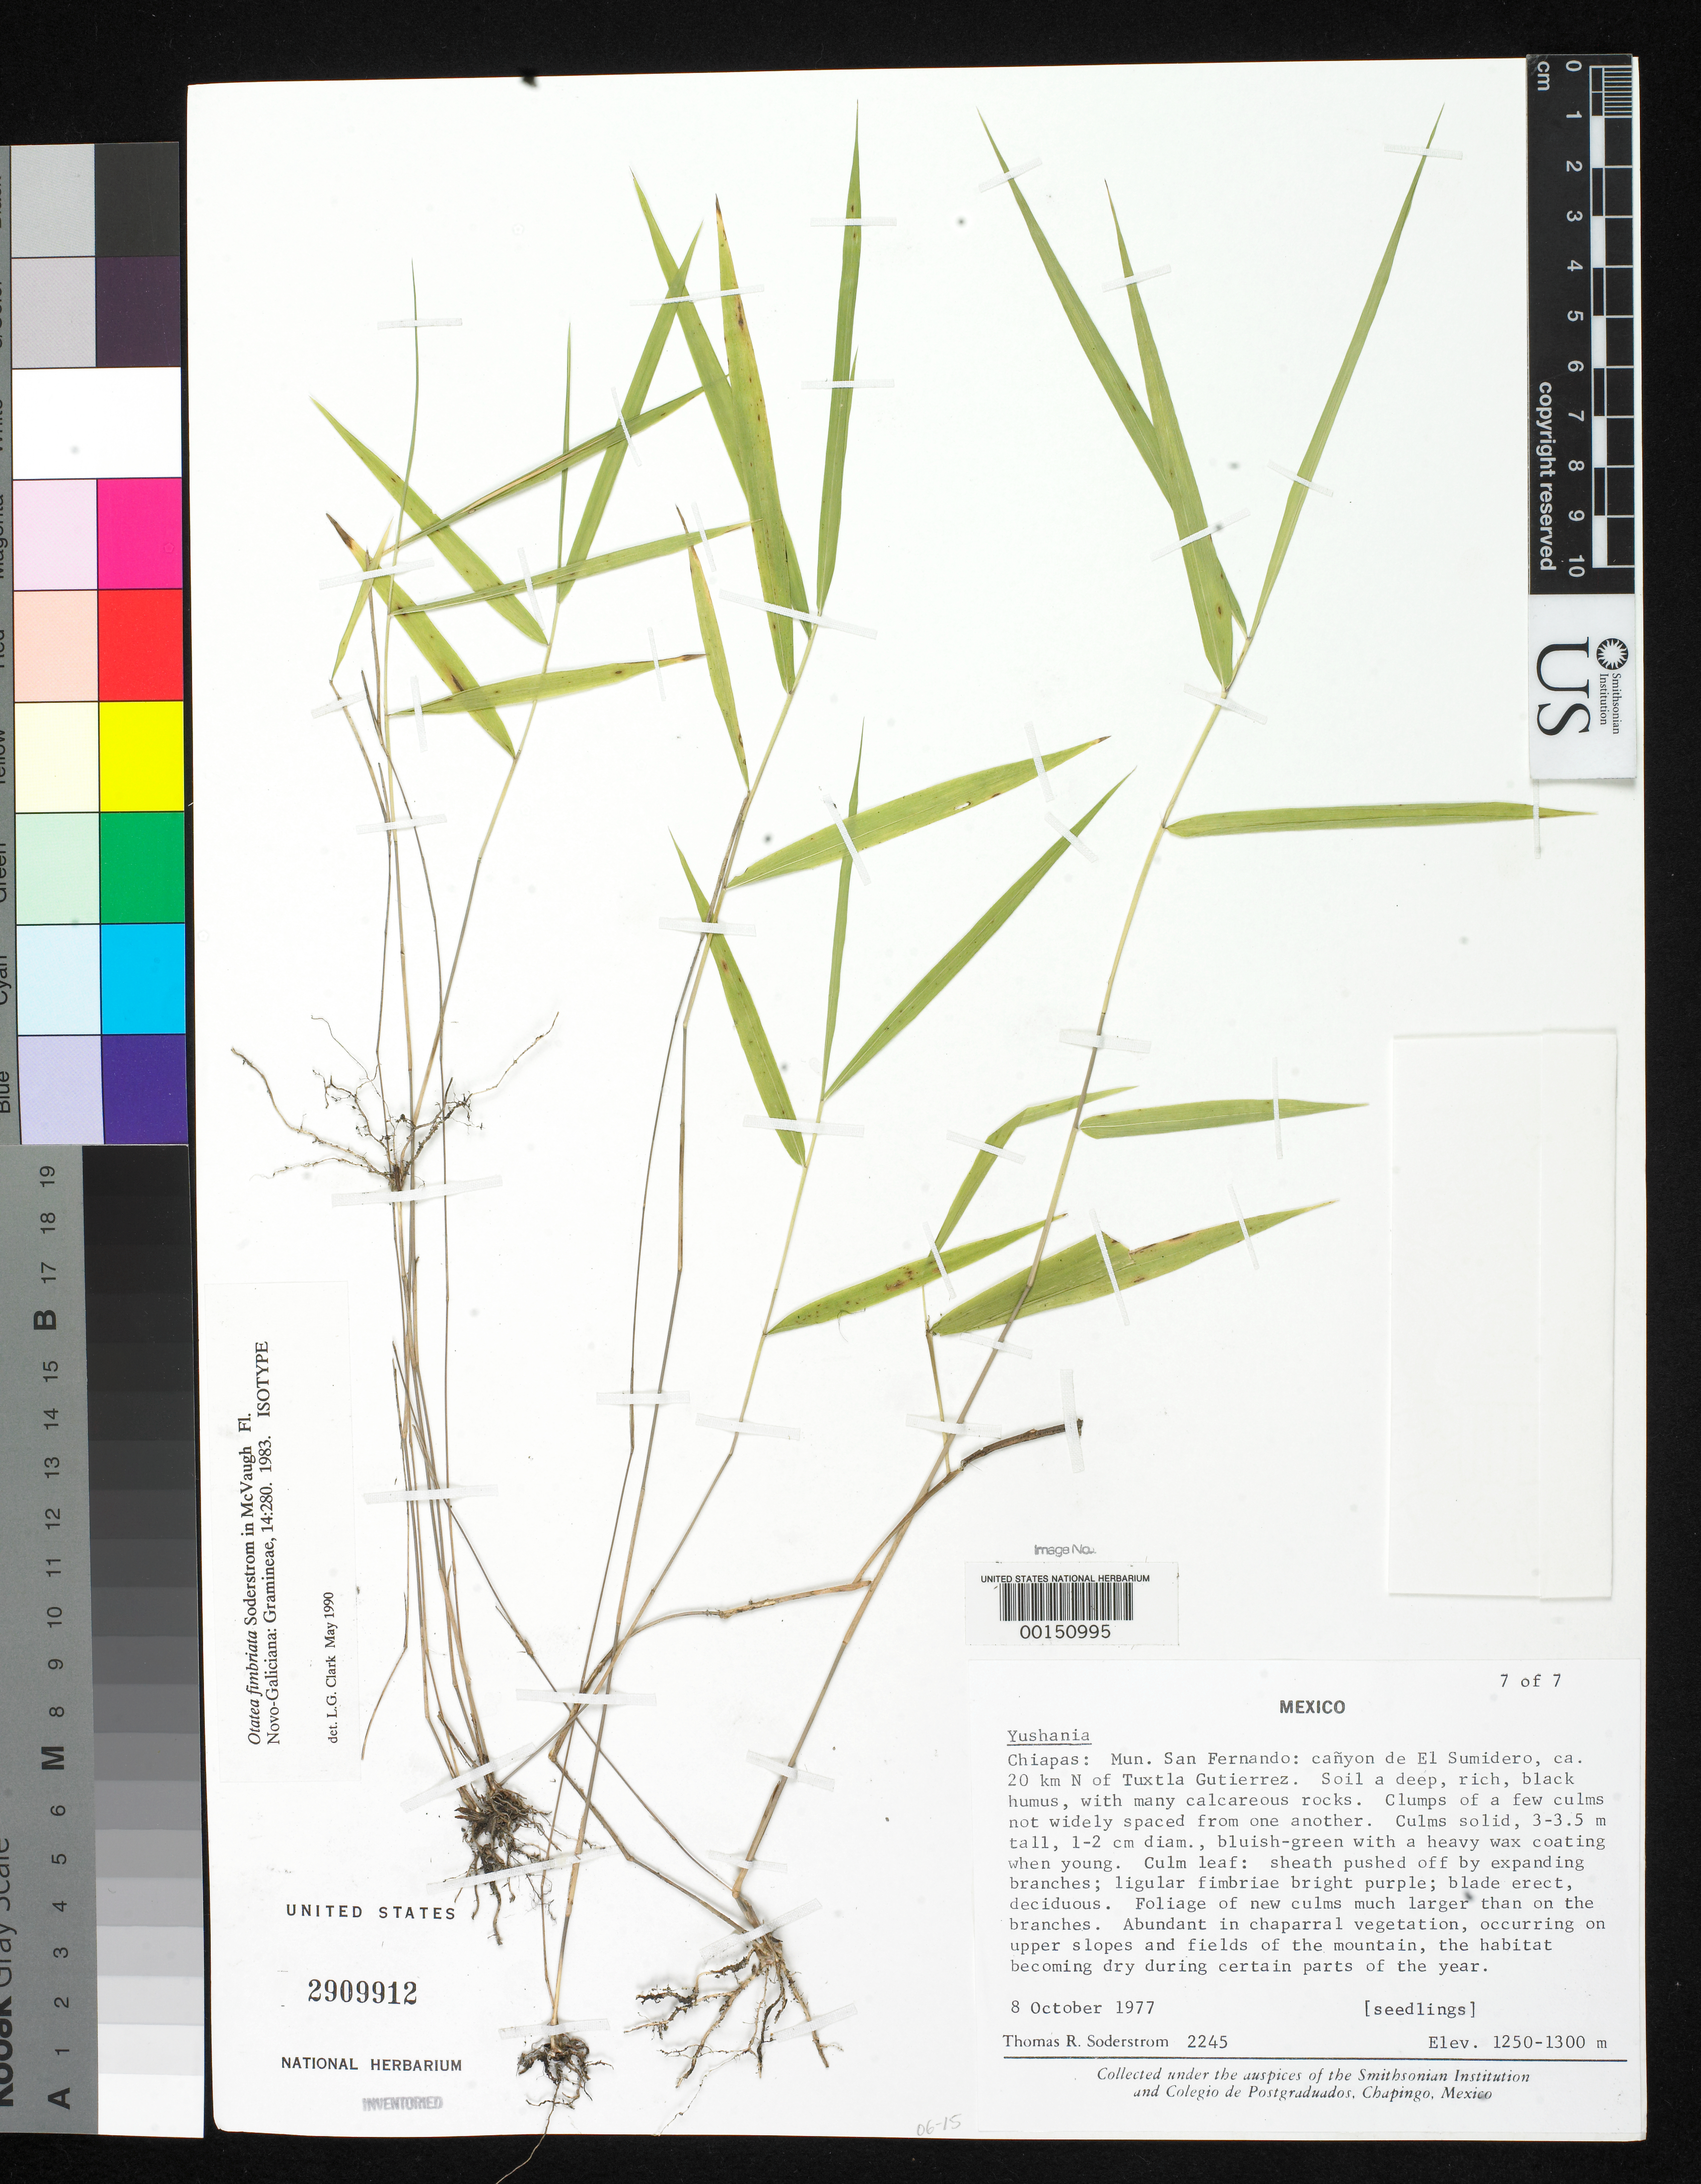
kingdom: Plantae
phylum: Tracheophyta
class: Liliopsida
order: Poales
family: Poaceae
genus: Otatea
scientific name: Otatea fimbriata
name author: Soderstr. in McVaugh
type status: Isotype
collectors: T. R. Soderstrom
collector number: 2245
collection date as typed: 08 Oct 1977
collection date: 1977-10-08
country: Mexico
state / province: Chiapas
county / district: San Fernando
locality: El Sumidero Canyon, ca. 20 km N of Tuxtla Gutierrez.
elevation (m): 1250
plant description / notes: Additional type material filed separately with bulky bamboos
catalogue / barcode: US 2909912